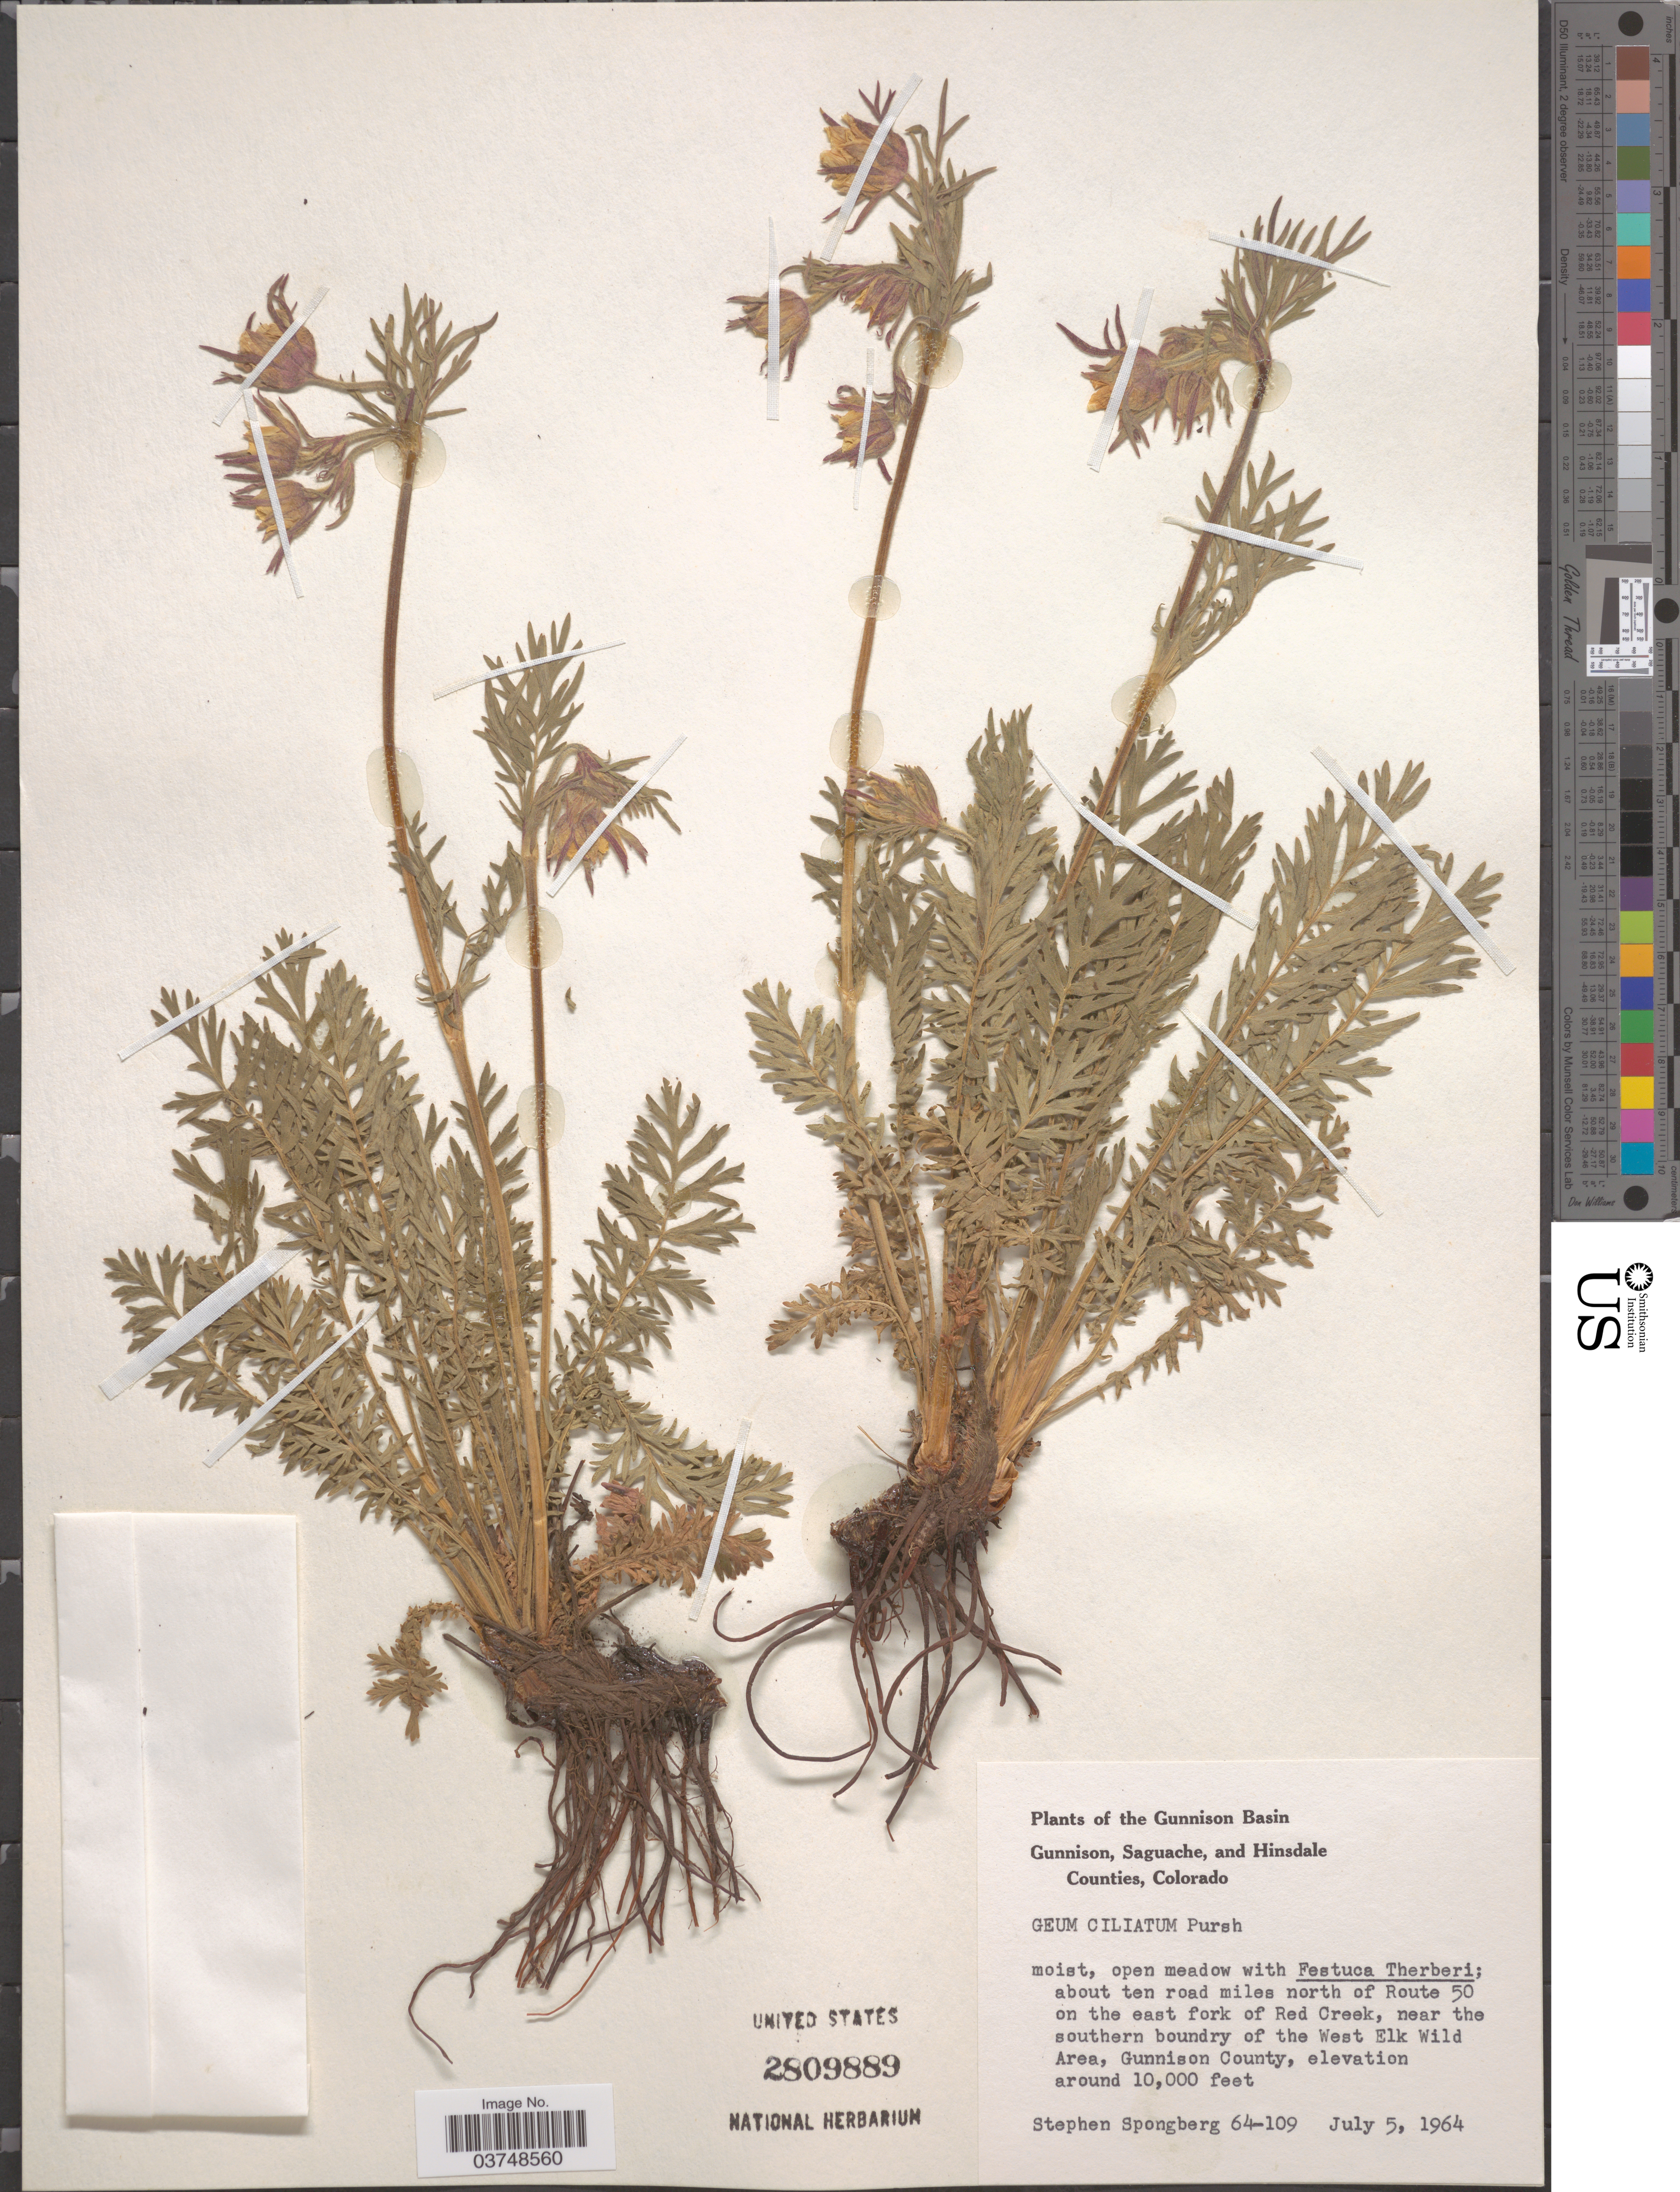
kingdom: Plantae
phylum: Tracheophyta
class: Magnoliopsida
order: Rosales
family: Rosaceae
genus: Geum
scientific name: Geum triflorum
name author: Pursh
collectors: S. A.Spongberg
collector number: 64-109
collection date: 1964-07-05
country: United States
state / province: Colorado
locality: Gunnison Basin. About ten road miles north of Route 50 on the east fork of Red Creek, near the southern boundary of the West Elk Wild Area, Gunnison County.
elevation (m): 3048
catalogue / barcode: US 2809889